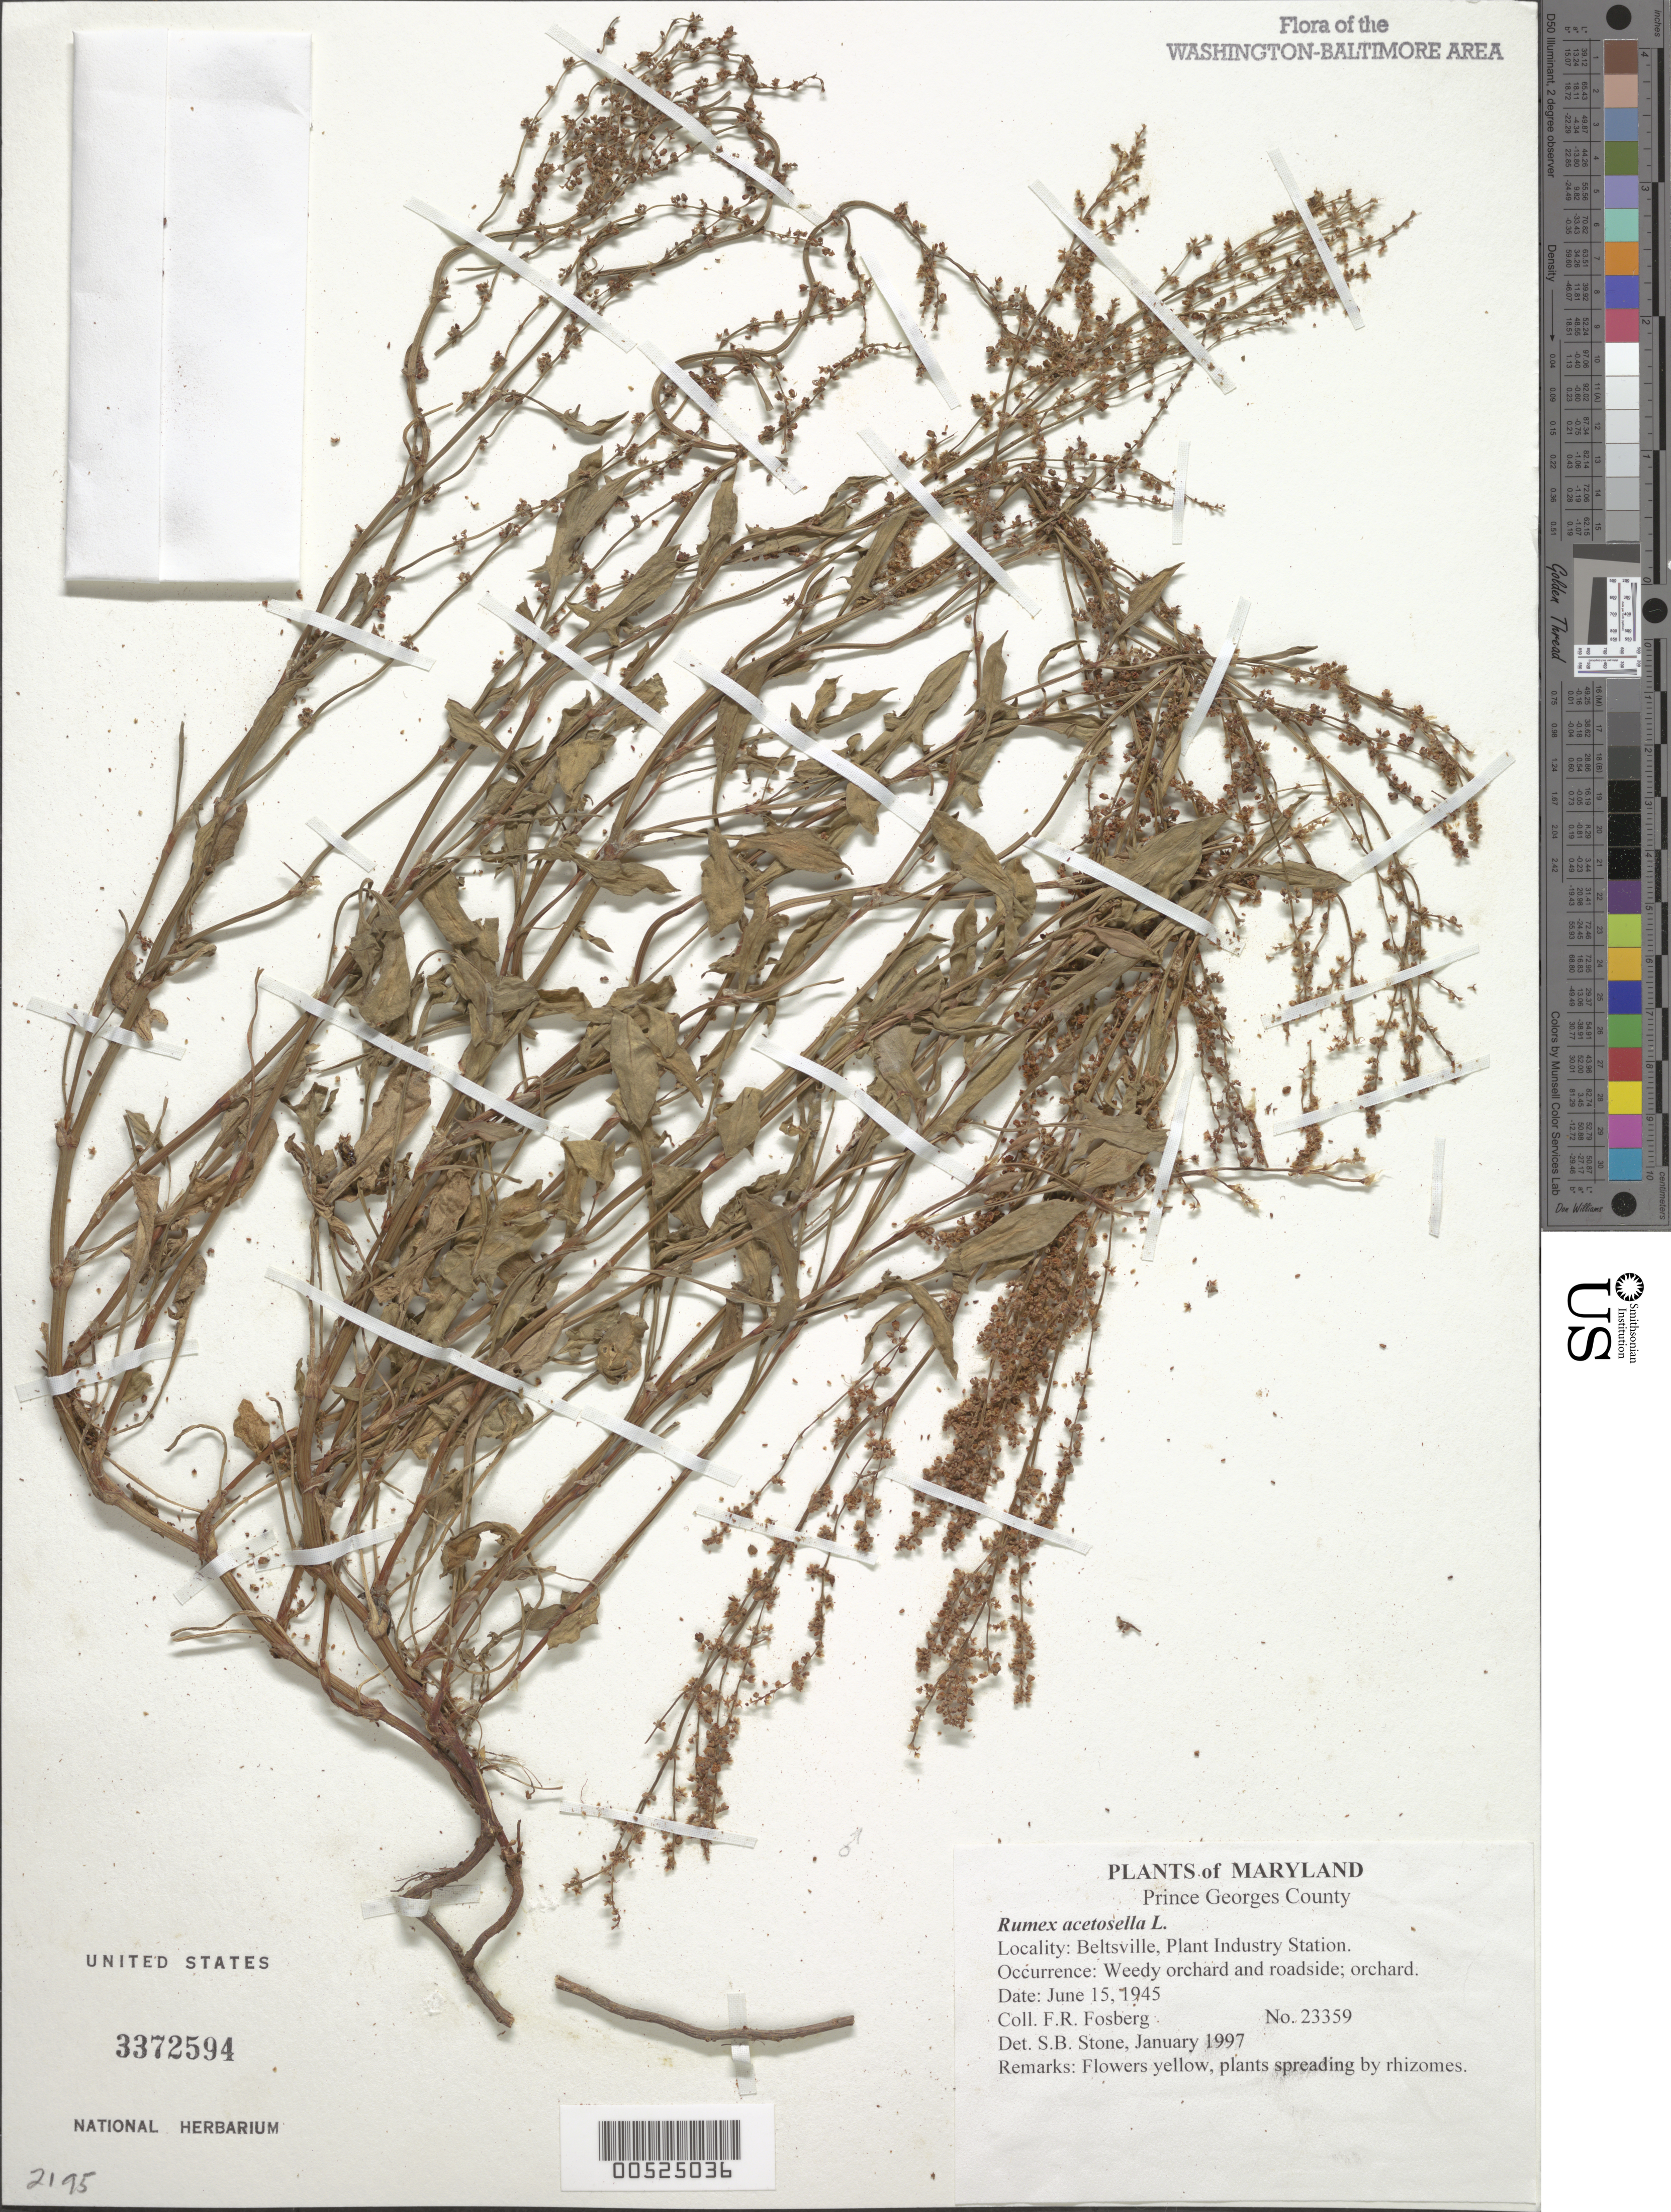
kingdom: Plantae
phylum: Tracheophyta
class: Magnoliopsida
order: Caryophyllales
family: Polygonaceae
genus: Rumex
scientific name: Rumex acetosella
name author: L.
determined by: Stone, S. B.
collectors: F. R. Fosberg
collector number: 23359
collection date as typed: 15 Jun 1945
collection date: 1945-06-15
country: United States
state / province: Maryland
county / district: Prince George's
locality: Beltsville, Plant Industry Station.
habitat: Weedy orchard and roadside; orchard.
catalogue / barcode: US 3372594